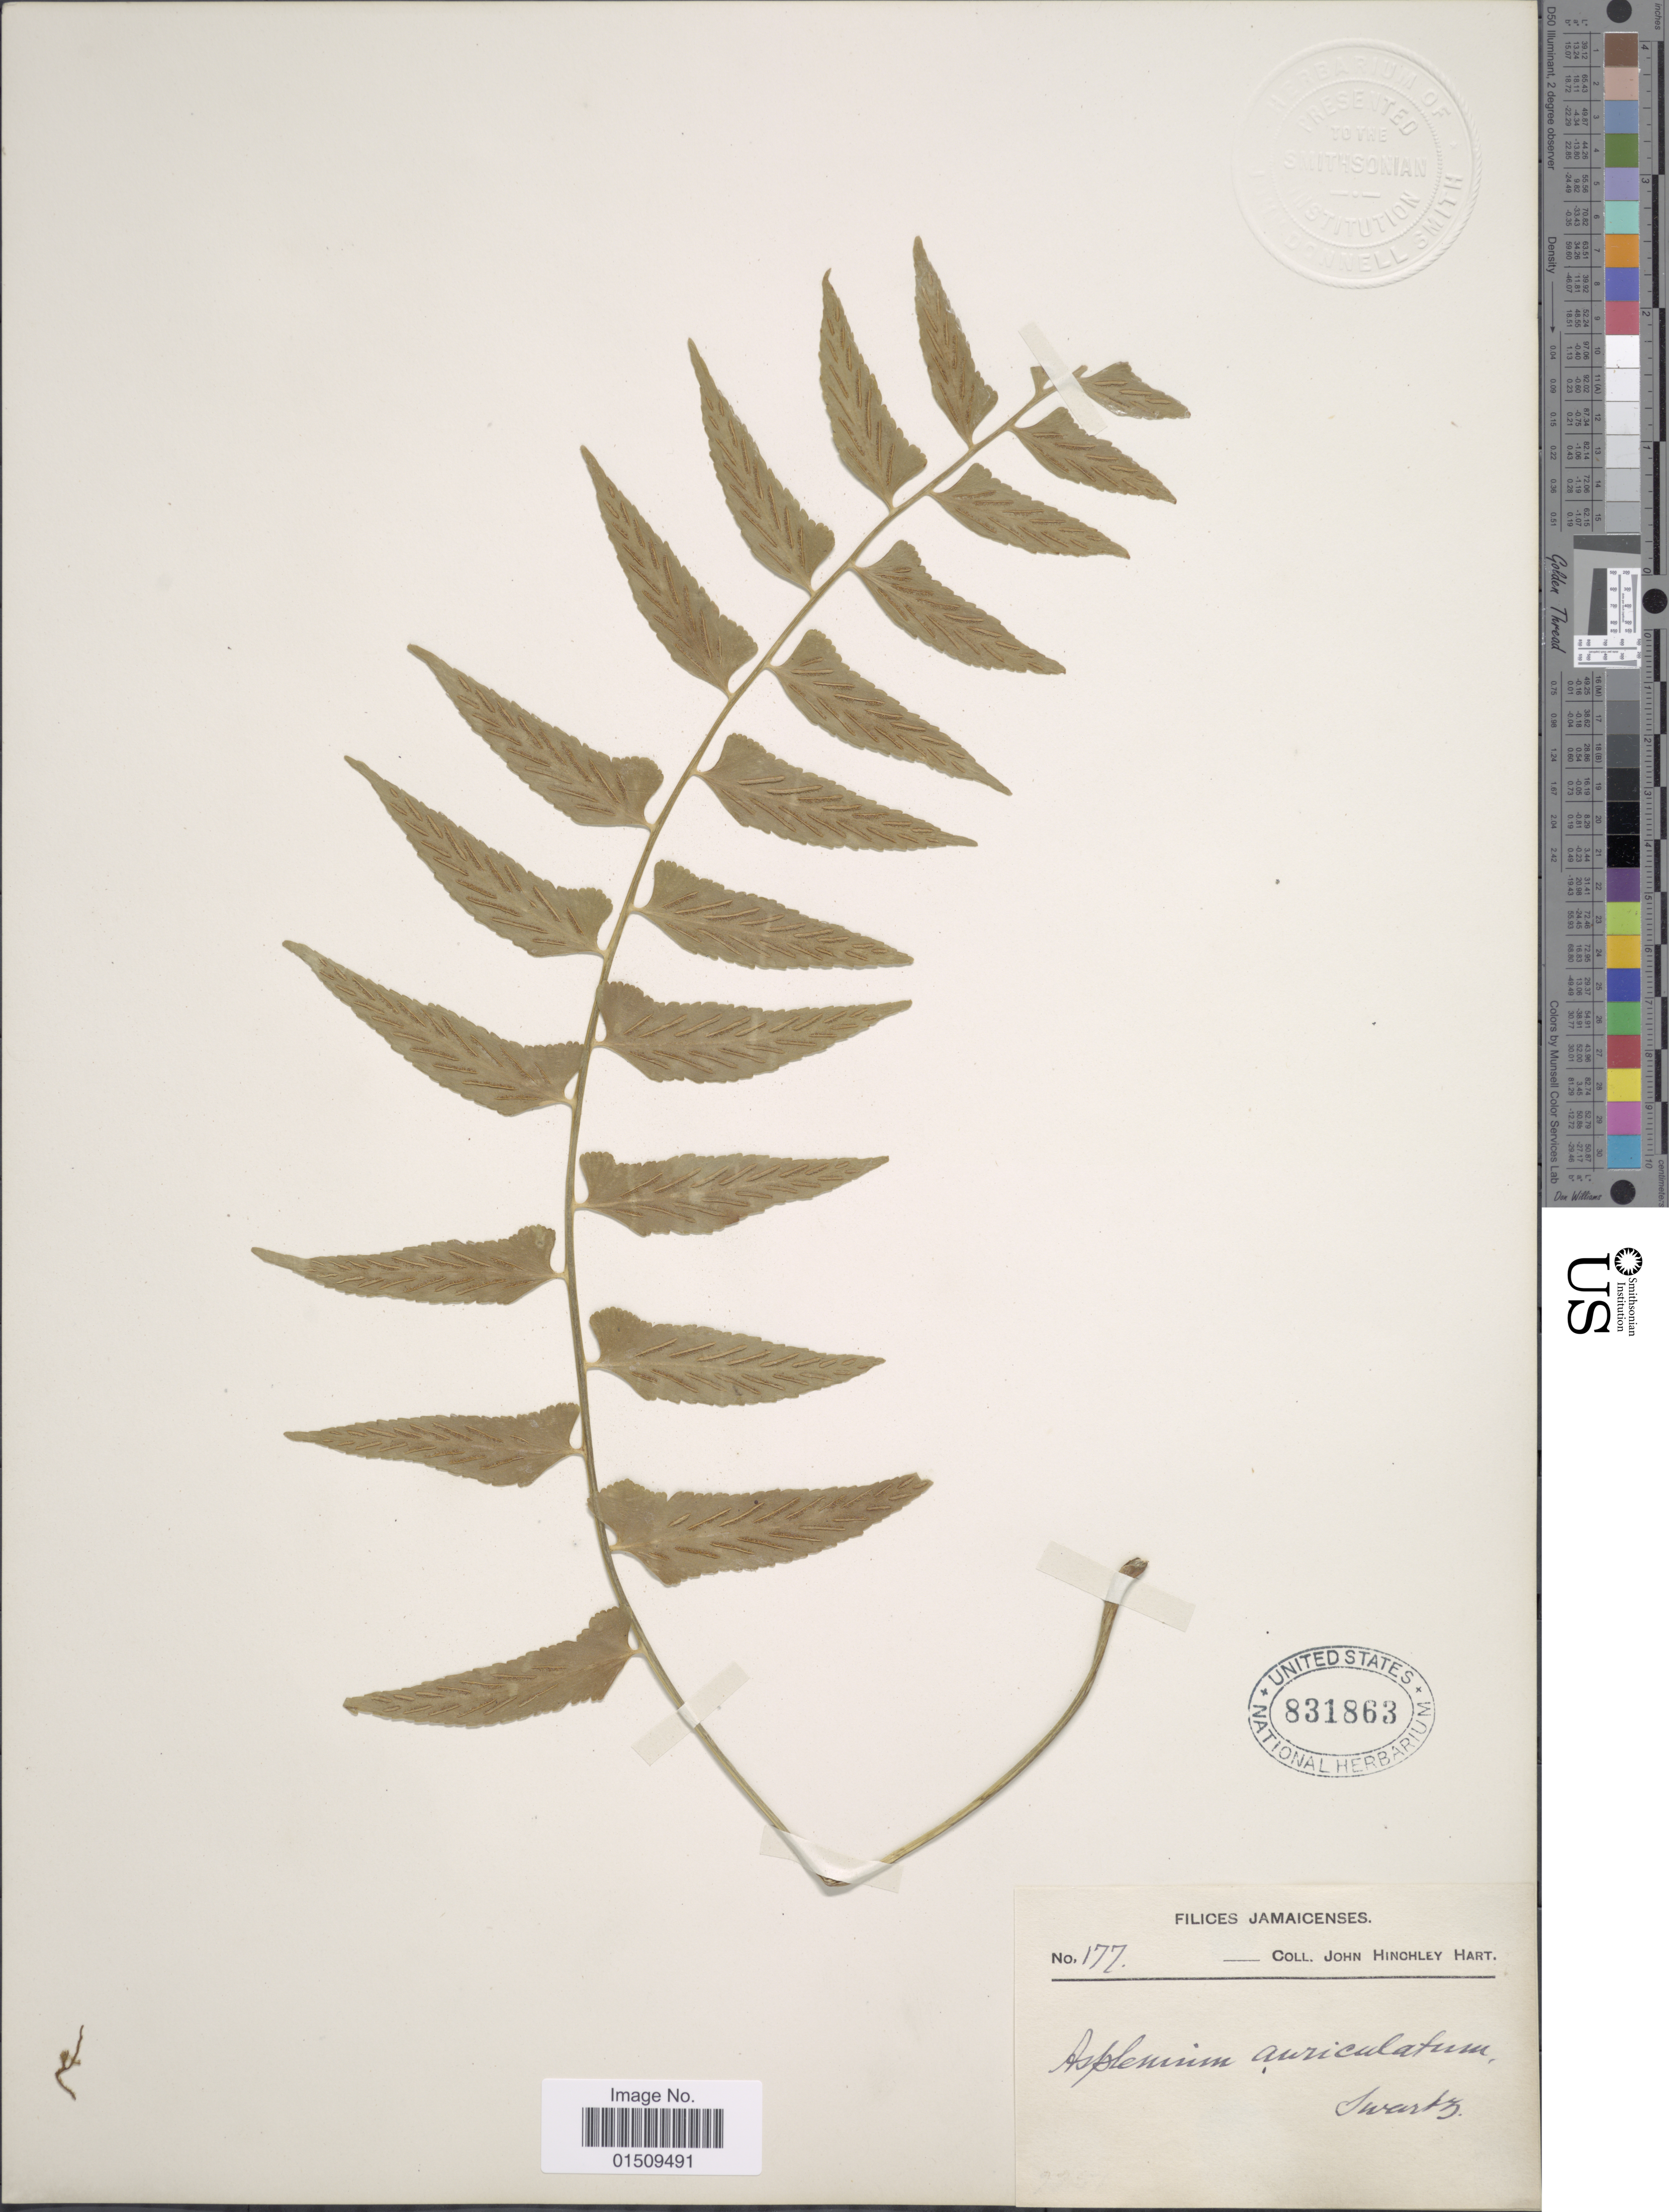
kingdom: Plantae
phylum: Tracheophyta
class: Polypodiopsida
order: Polypodiales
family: Aspleniaceae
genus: Asplenium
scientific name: Asplenium salicifolium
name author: L.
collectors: J. H. Hart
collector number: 177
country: Jamaica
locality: Jamaicenses.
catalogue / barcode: US 831863